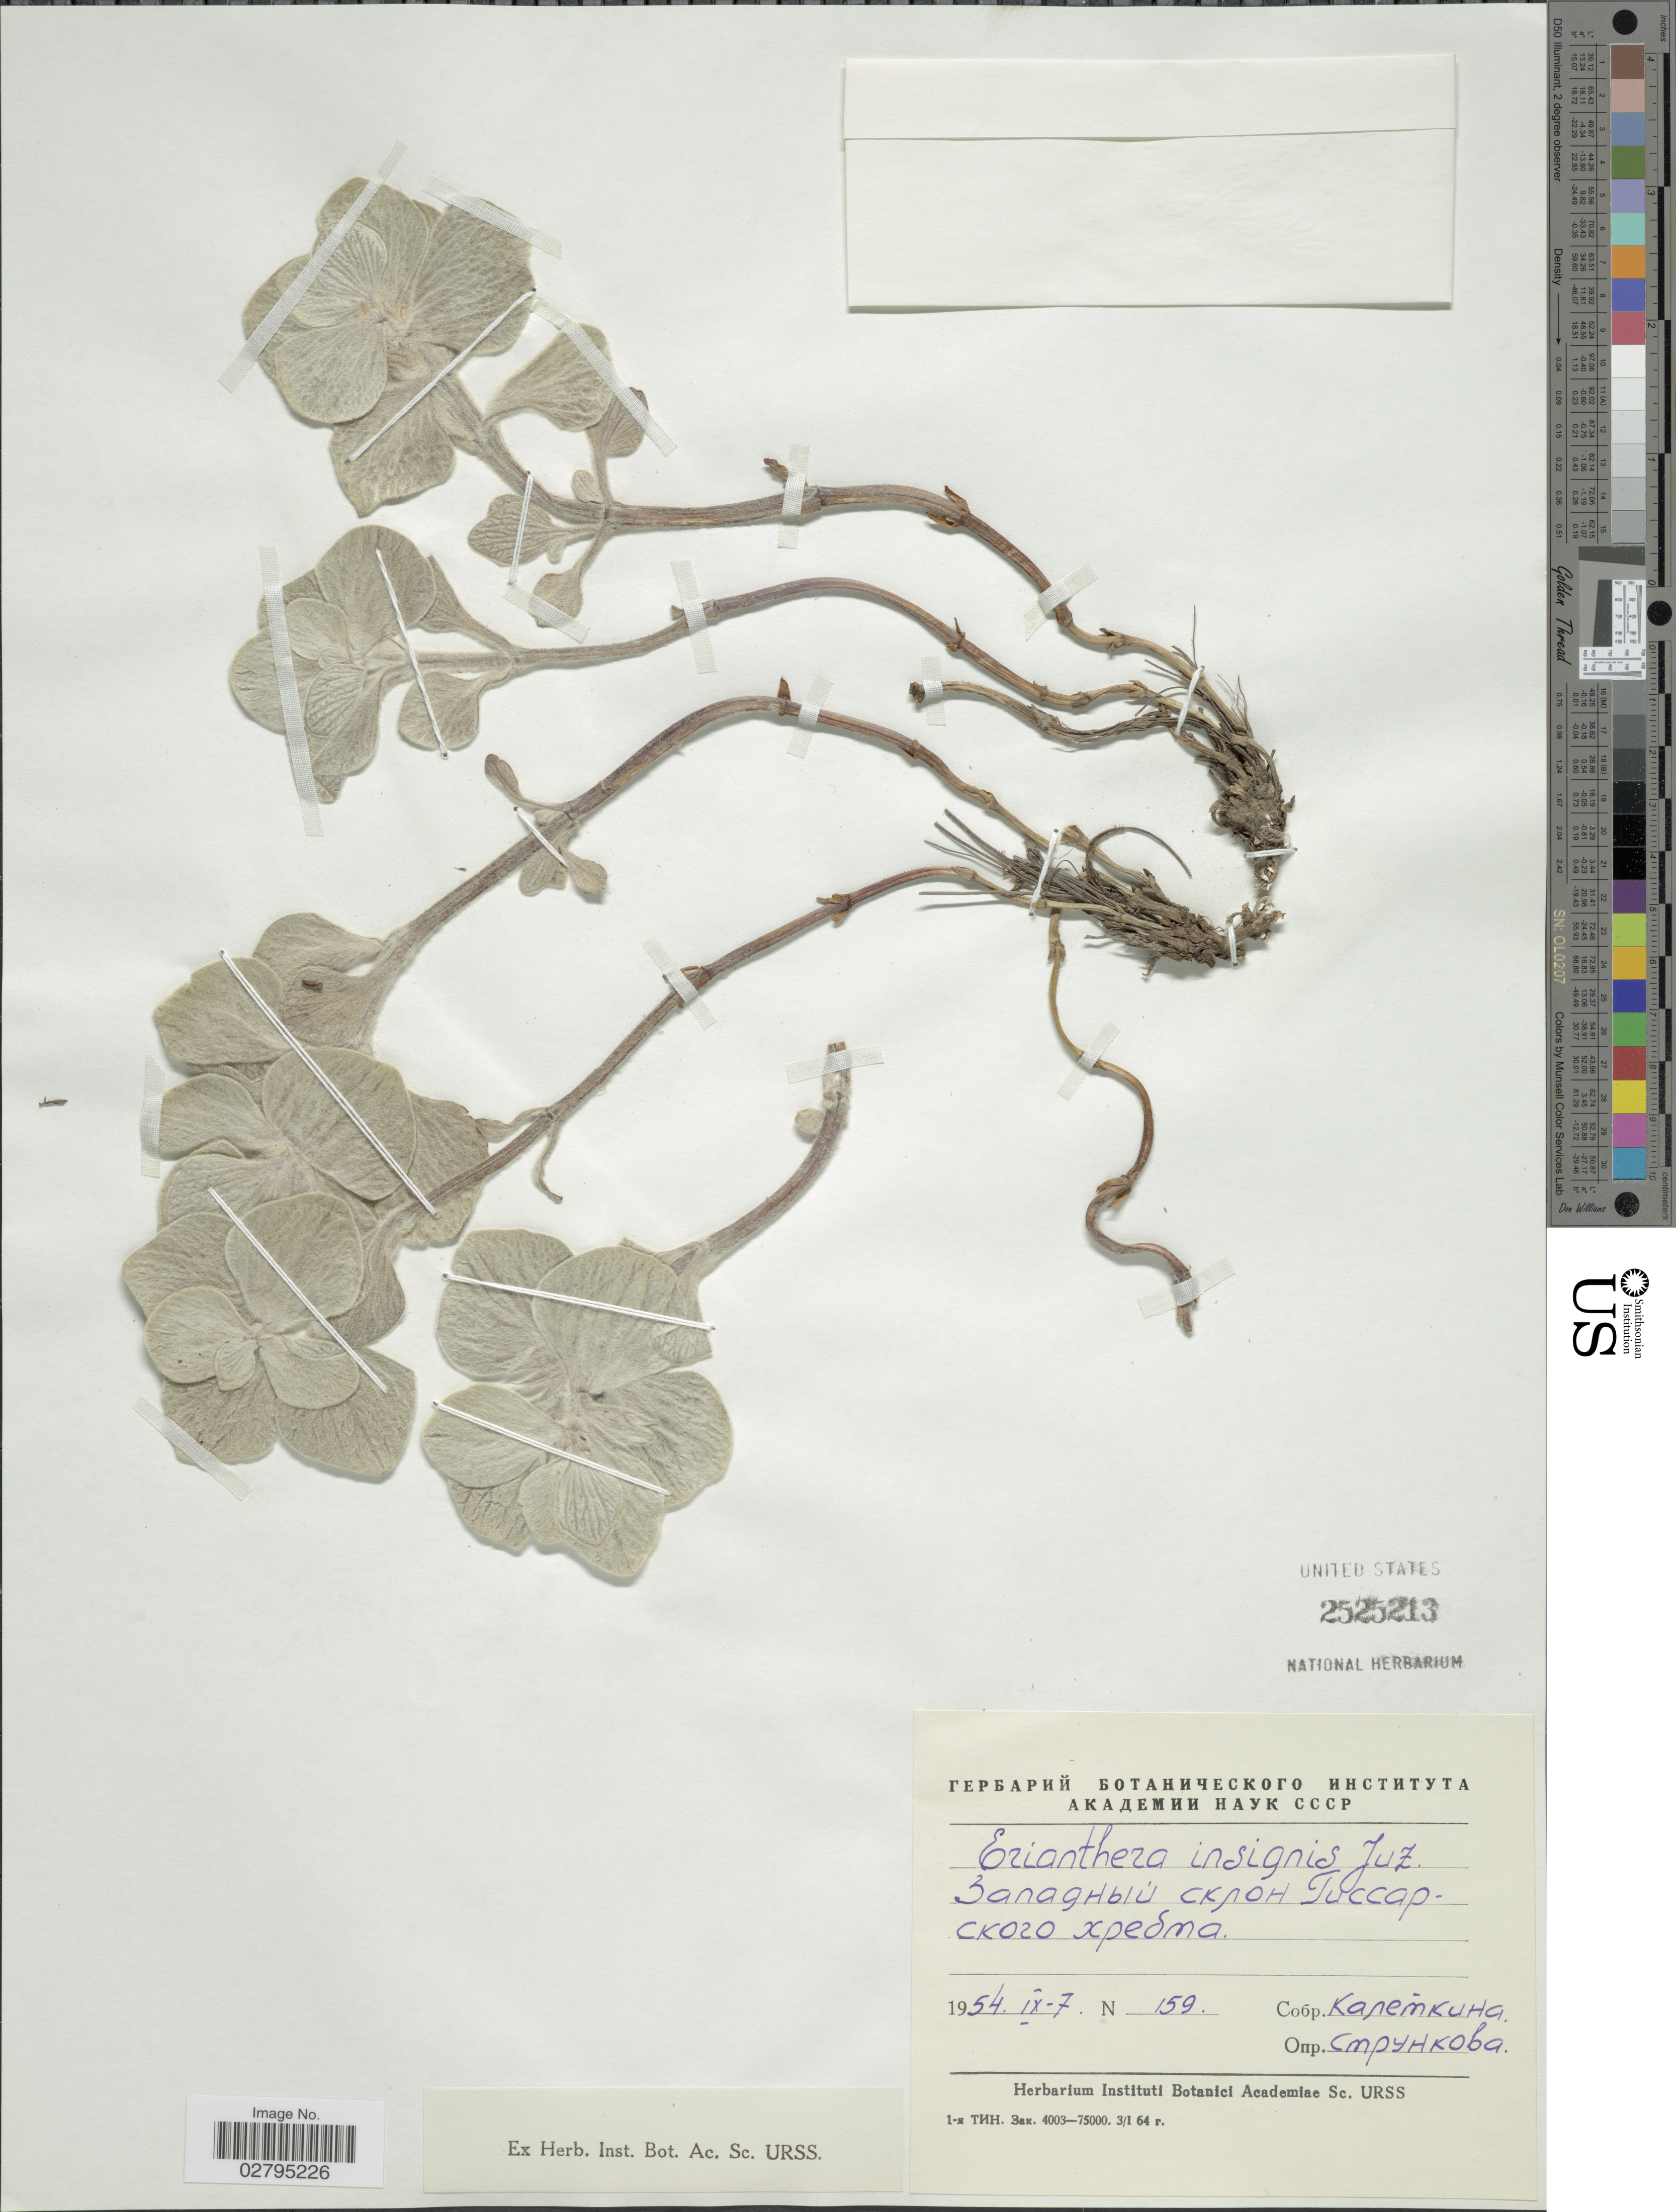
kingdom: Plantae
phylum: Tracheophyta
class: Magnoliopsida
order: Lamiales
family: Lamiaceae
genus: Erianthera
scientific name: Erianthera insignis Juz., ined.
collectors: -. Kaletkina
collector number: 159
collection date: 1954-09-07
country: Tajikistan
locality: East slope of Gissarsky Range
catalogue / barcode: US 2525213